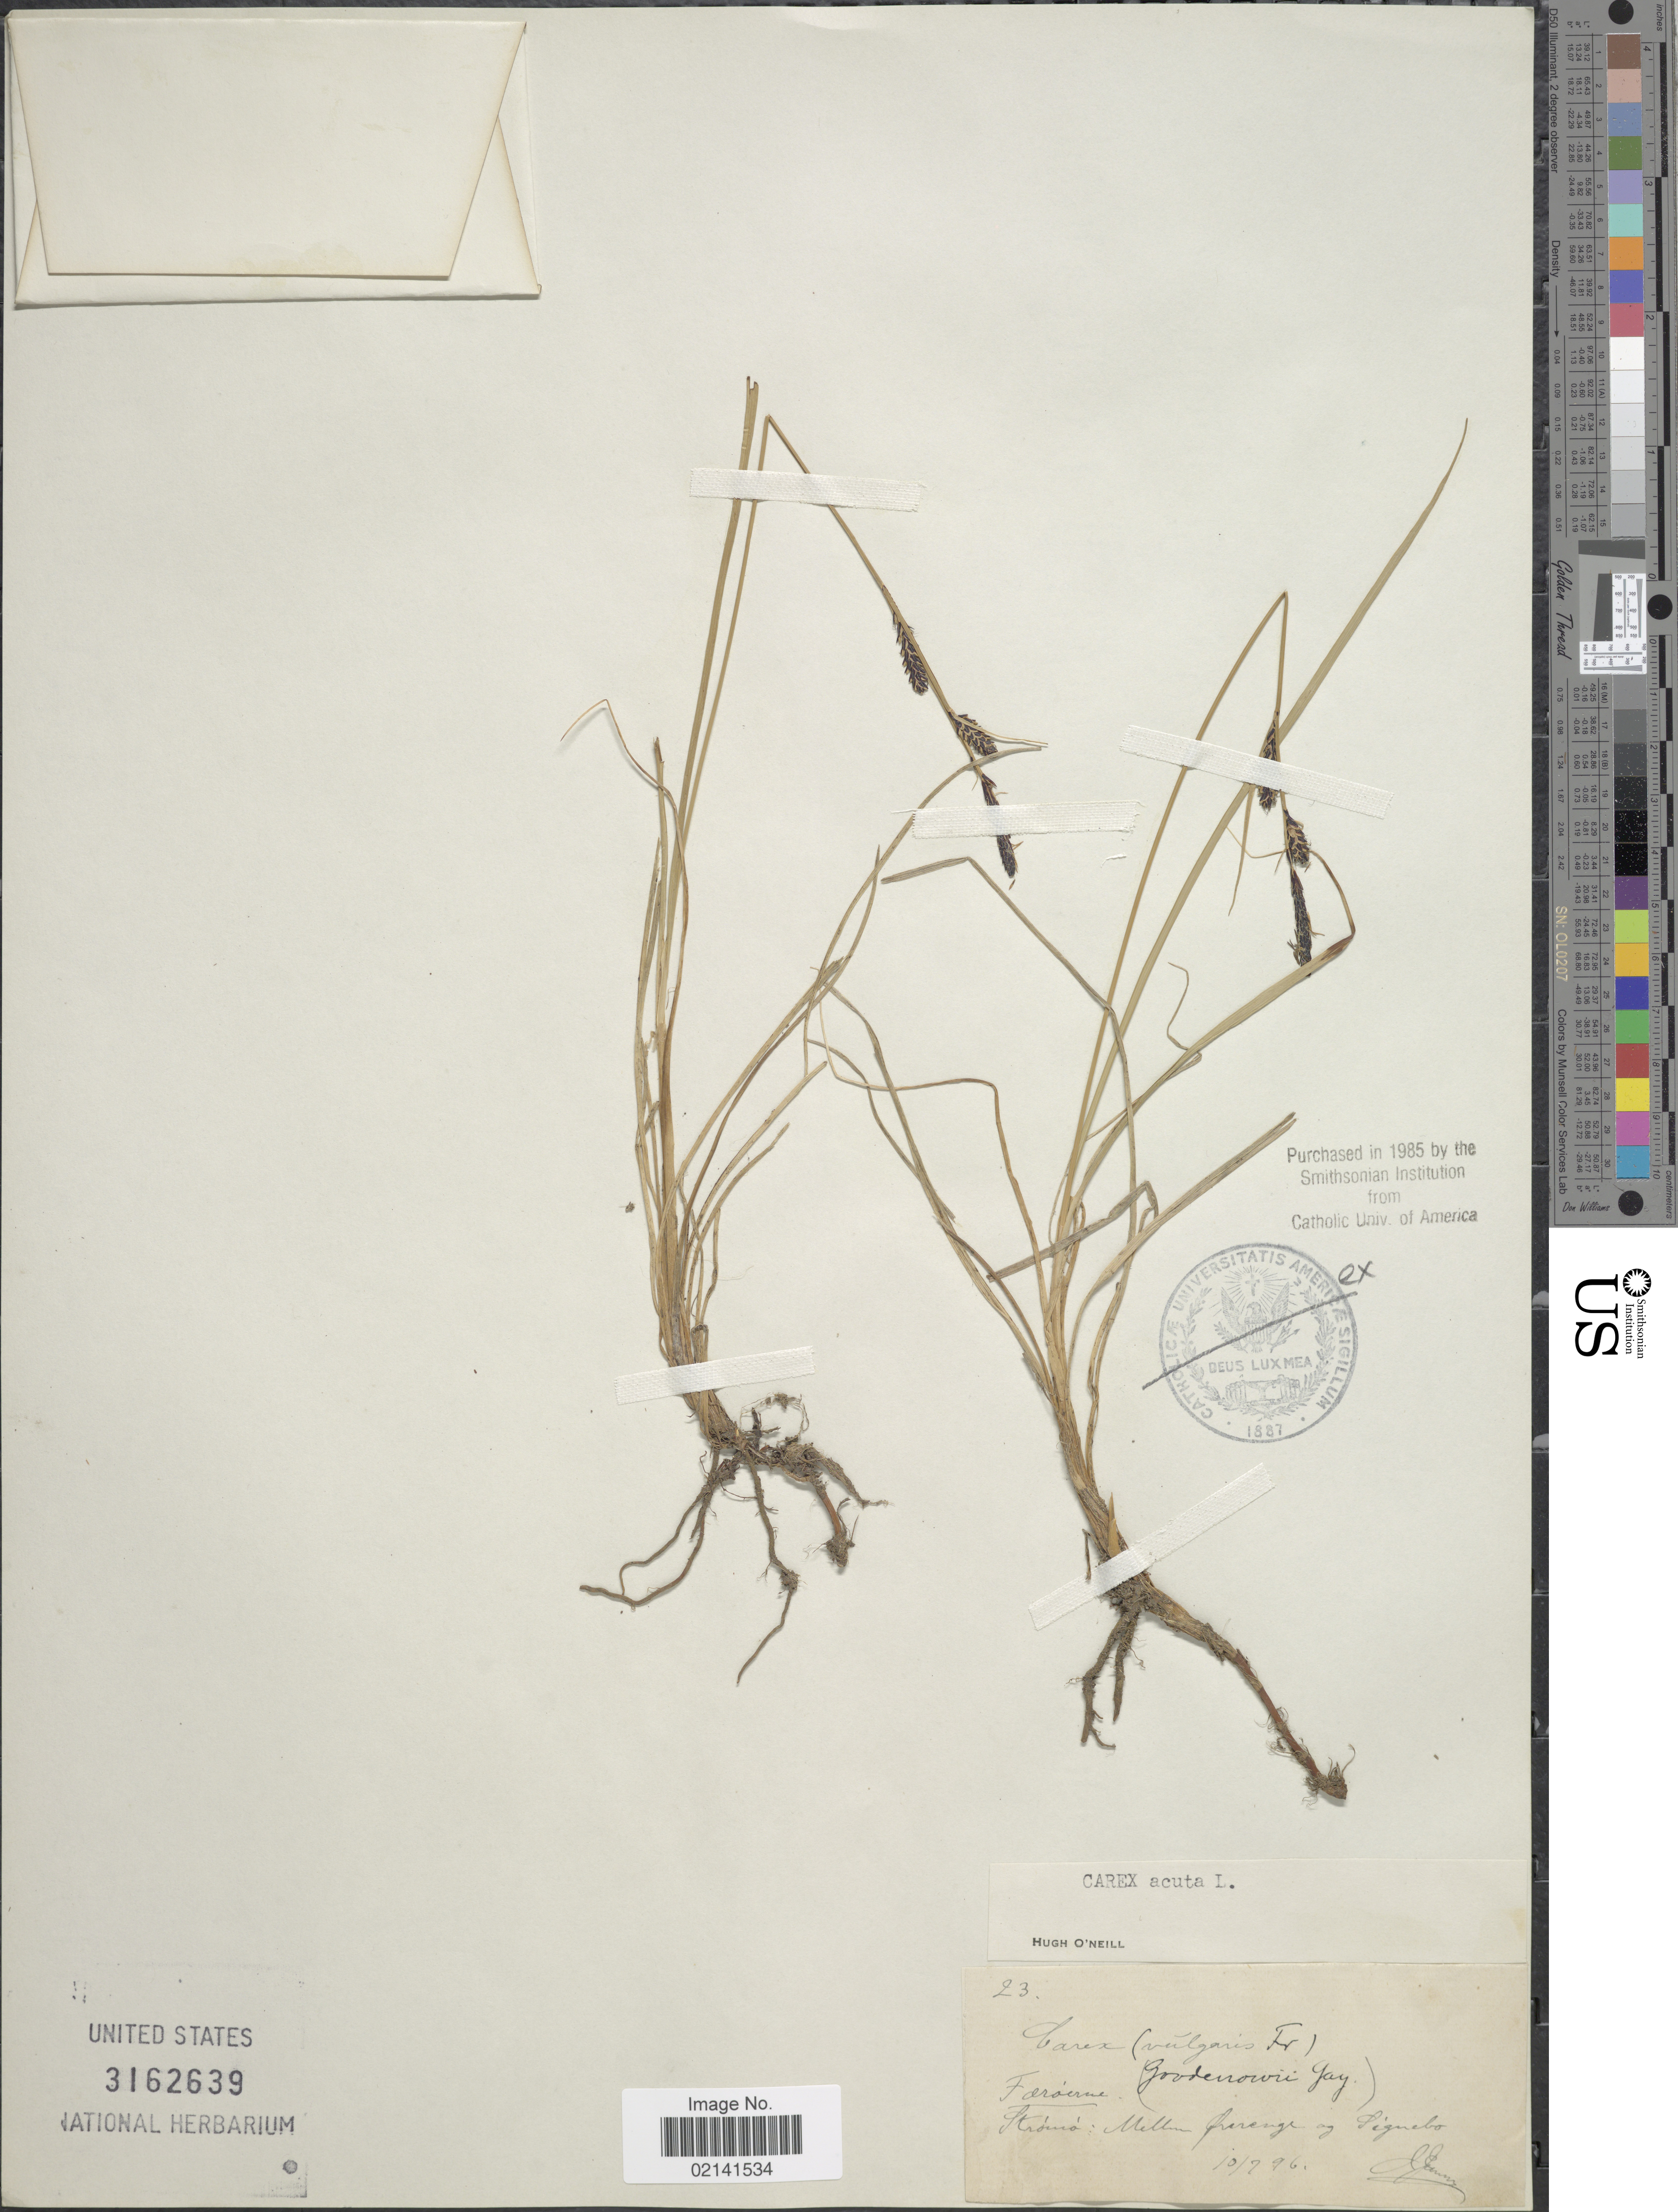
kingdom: Plantae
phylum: Tracheophyta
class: Liliopsida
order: Poales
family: Cyperaceae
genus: Carex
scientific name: Carex acuta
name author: L.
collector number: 23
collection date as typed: Transcribed d/m/y: 10/7/96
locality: Skrono: Mellu [illegible text] frerenge ag Signebo [interpreted]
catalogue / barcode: US 3162639